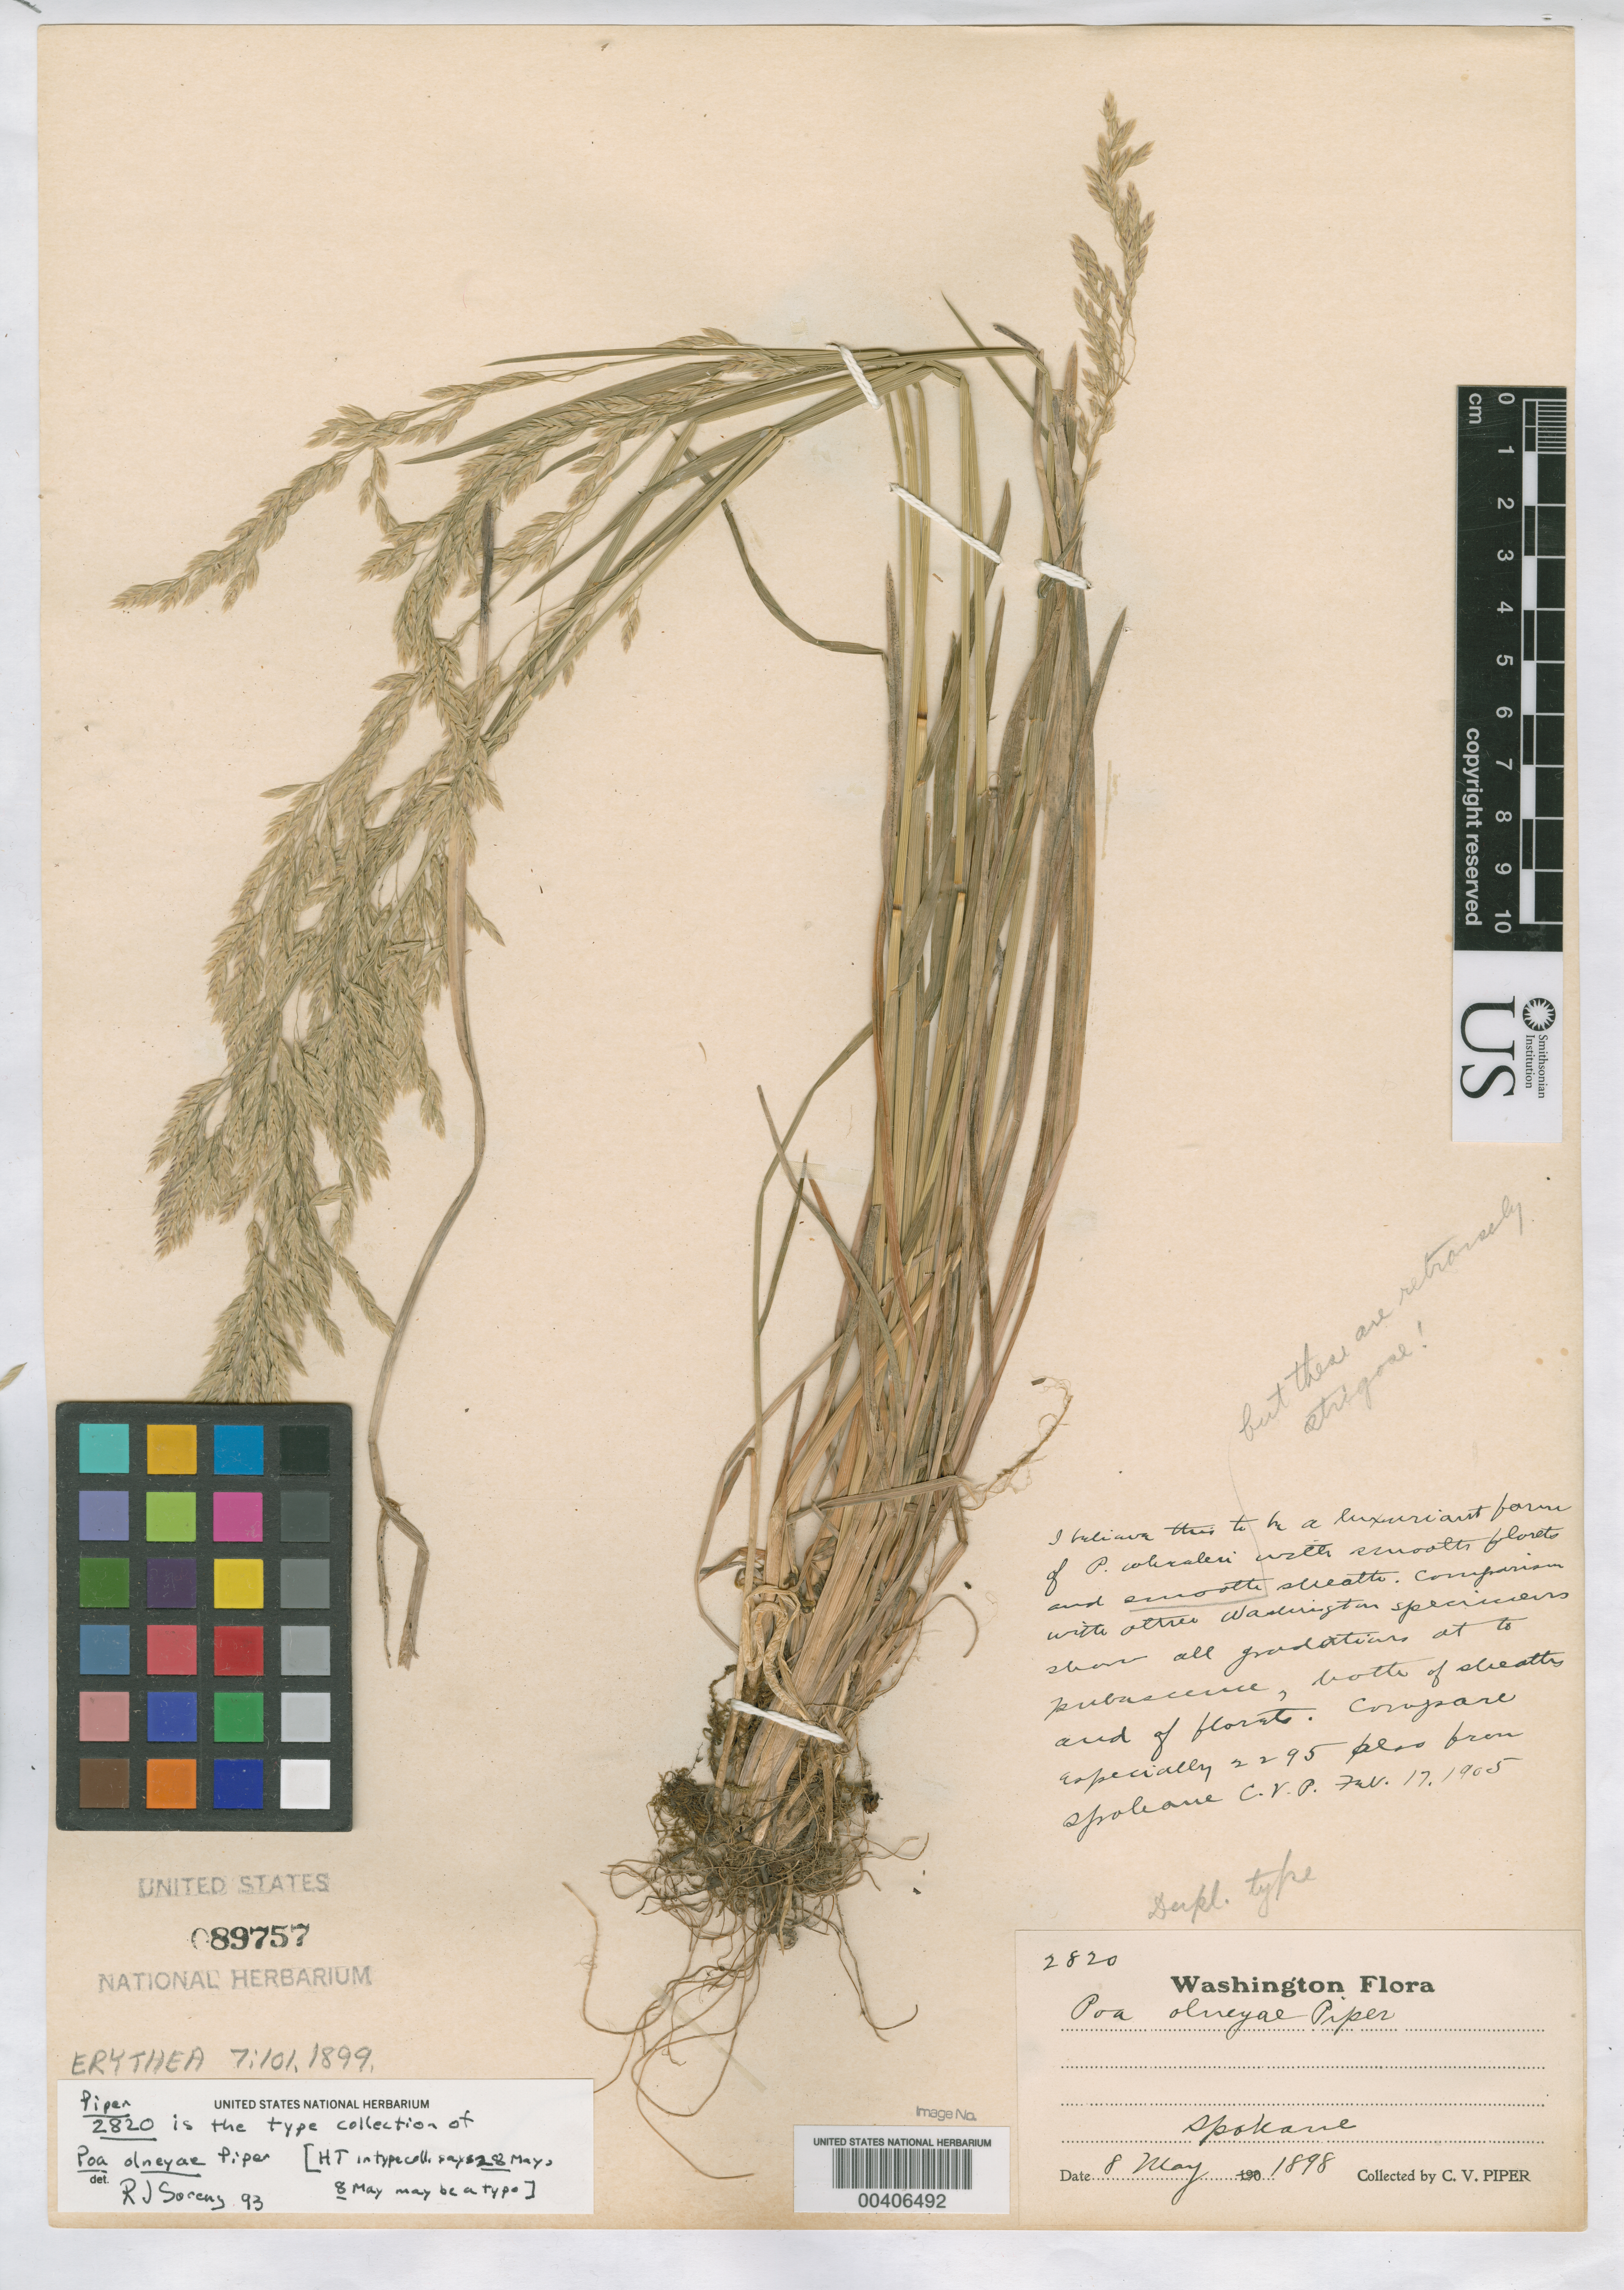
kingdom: Plantae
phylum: Tracheophyta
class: Liliopsida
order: Poales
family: Poaceae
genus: Poa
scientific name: Poa olneyae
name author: Piper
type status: Possible Type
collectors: C. V. Piper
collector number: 2820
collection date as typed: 08 May 1898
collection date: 1898-05-08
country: United States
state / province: Washington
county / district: Spokane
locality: Spokane.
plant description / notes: This specimen annotated (unsigned, undated) as "dupl. type" but only one sheet at US (USNH 556768) matches both collection number (2820) and collection date (28 May 1898) cited in protologue. Two additional US sheets (USNH 914808, 89757) numbered 2820 bear collection date of 8 May 1898, possibly in error; they are probably original material but if dates are correct they cannot be types.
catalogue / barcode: US 89757